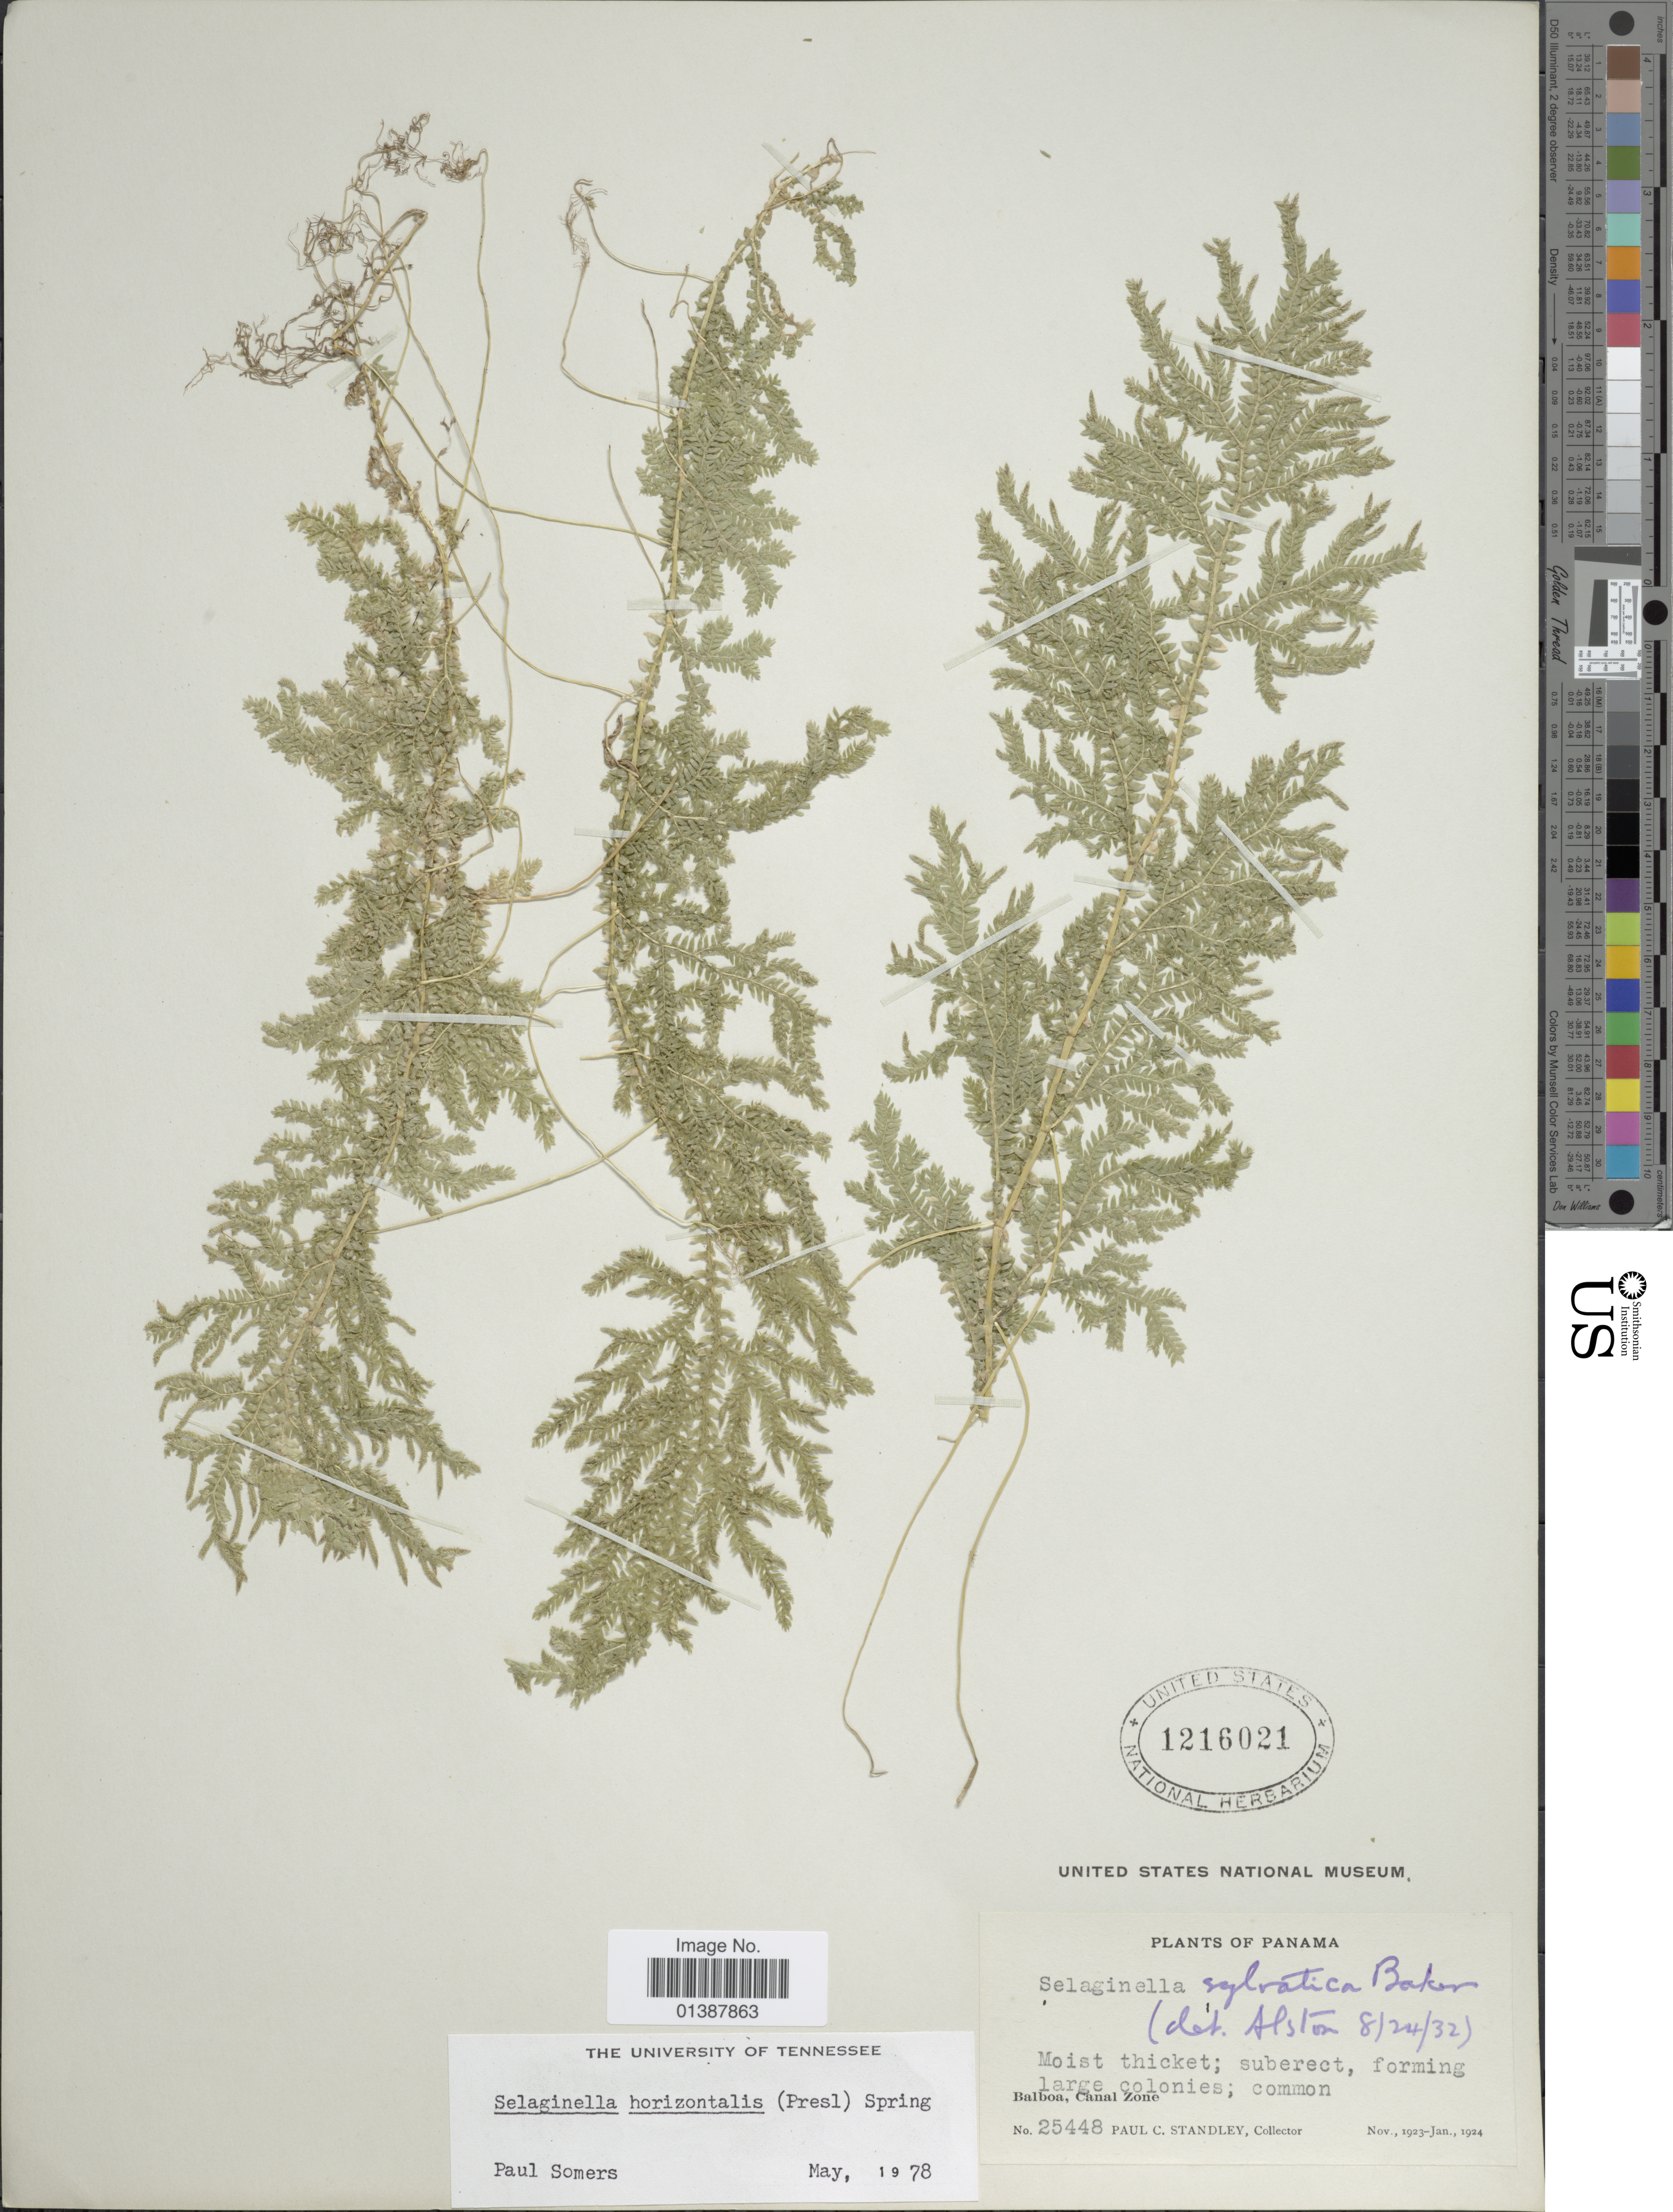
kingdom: Plantae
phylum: Tracheophyta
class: Lycopodiopsida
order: Selaginellales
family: Selaginellaceae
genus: Selaginella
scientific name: Selaginella horizontalis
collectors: P. C. Standley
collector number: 25448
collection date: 1923-11/1924-01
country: Panama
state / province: Colón / Panamá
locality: Balboa, Canal Zone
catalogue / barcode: US 1216021